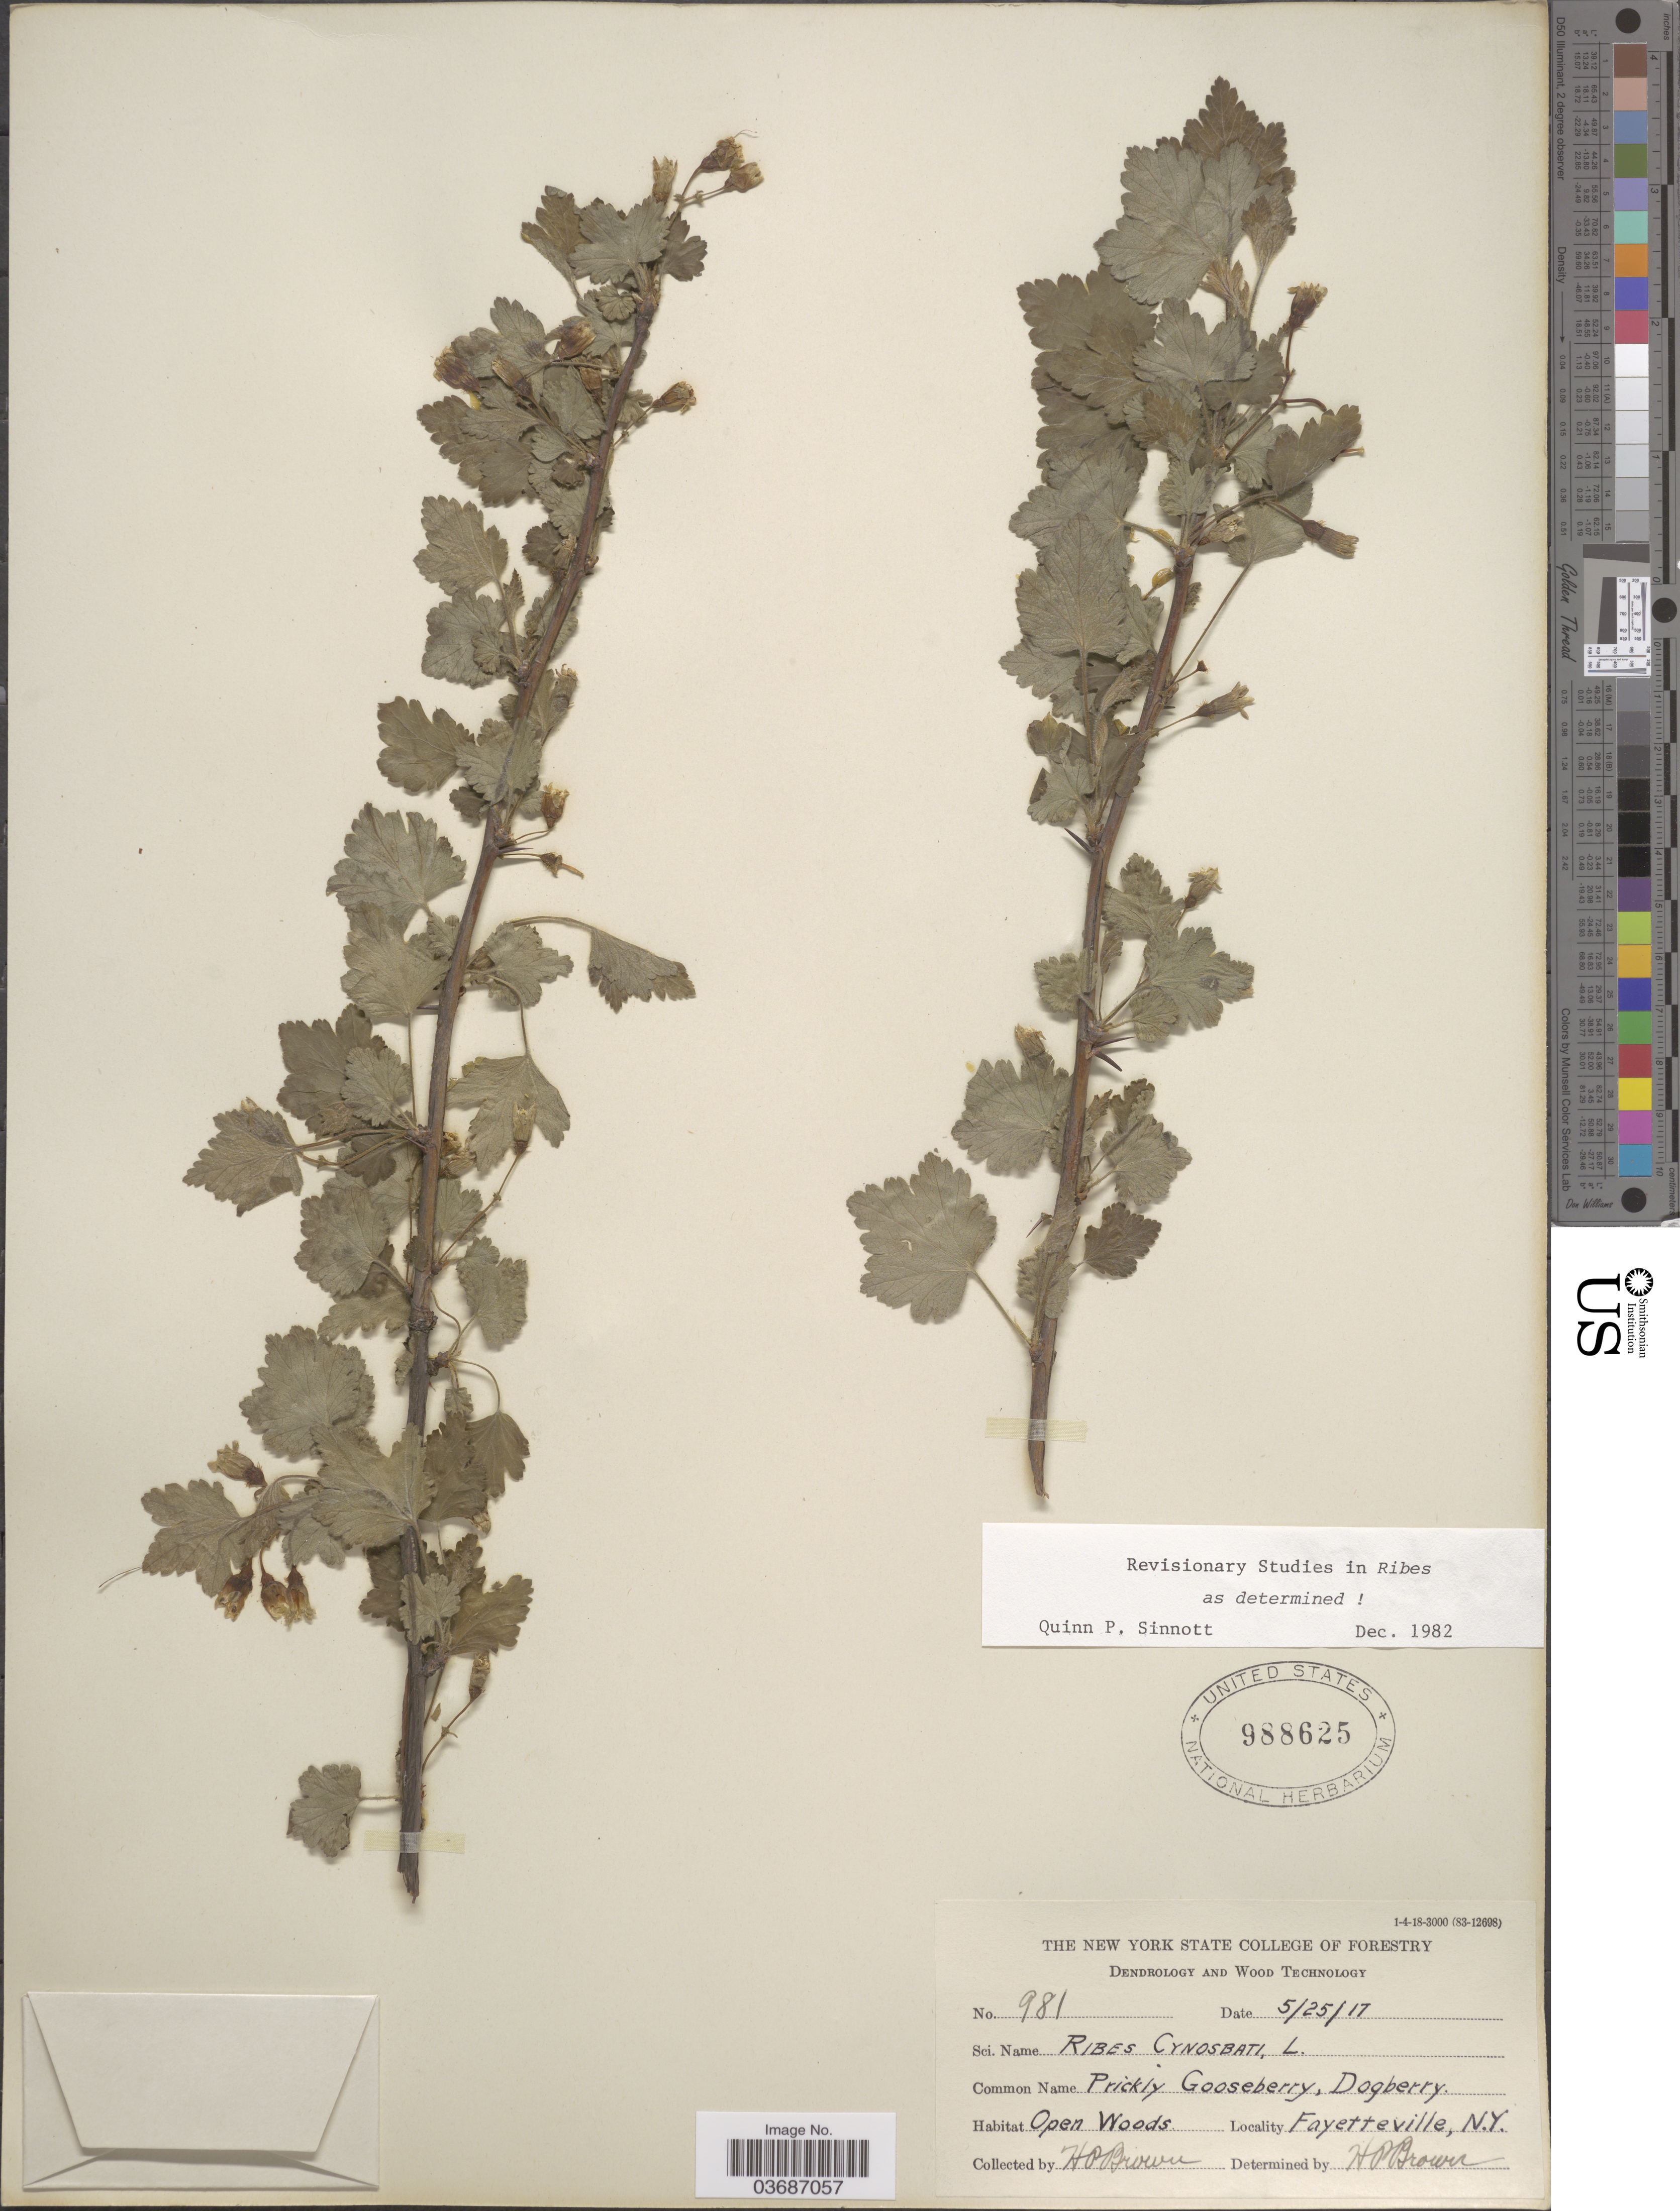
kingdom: Plantae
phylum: Tracheophyta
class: Magnoliopsida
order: Saxifragales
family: Grossulariaceae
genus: Ribes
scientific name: Ribes cynosbati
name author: L.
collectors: H. P. Brown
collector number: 981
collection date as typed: Transcribed d/m/y: 25/5/17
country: United States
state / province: New York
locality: Fayetteville.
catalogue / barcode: US 988625